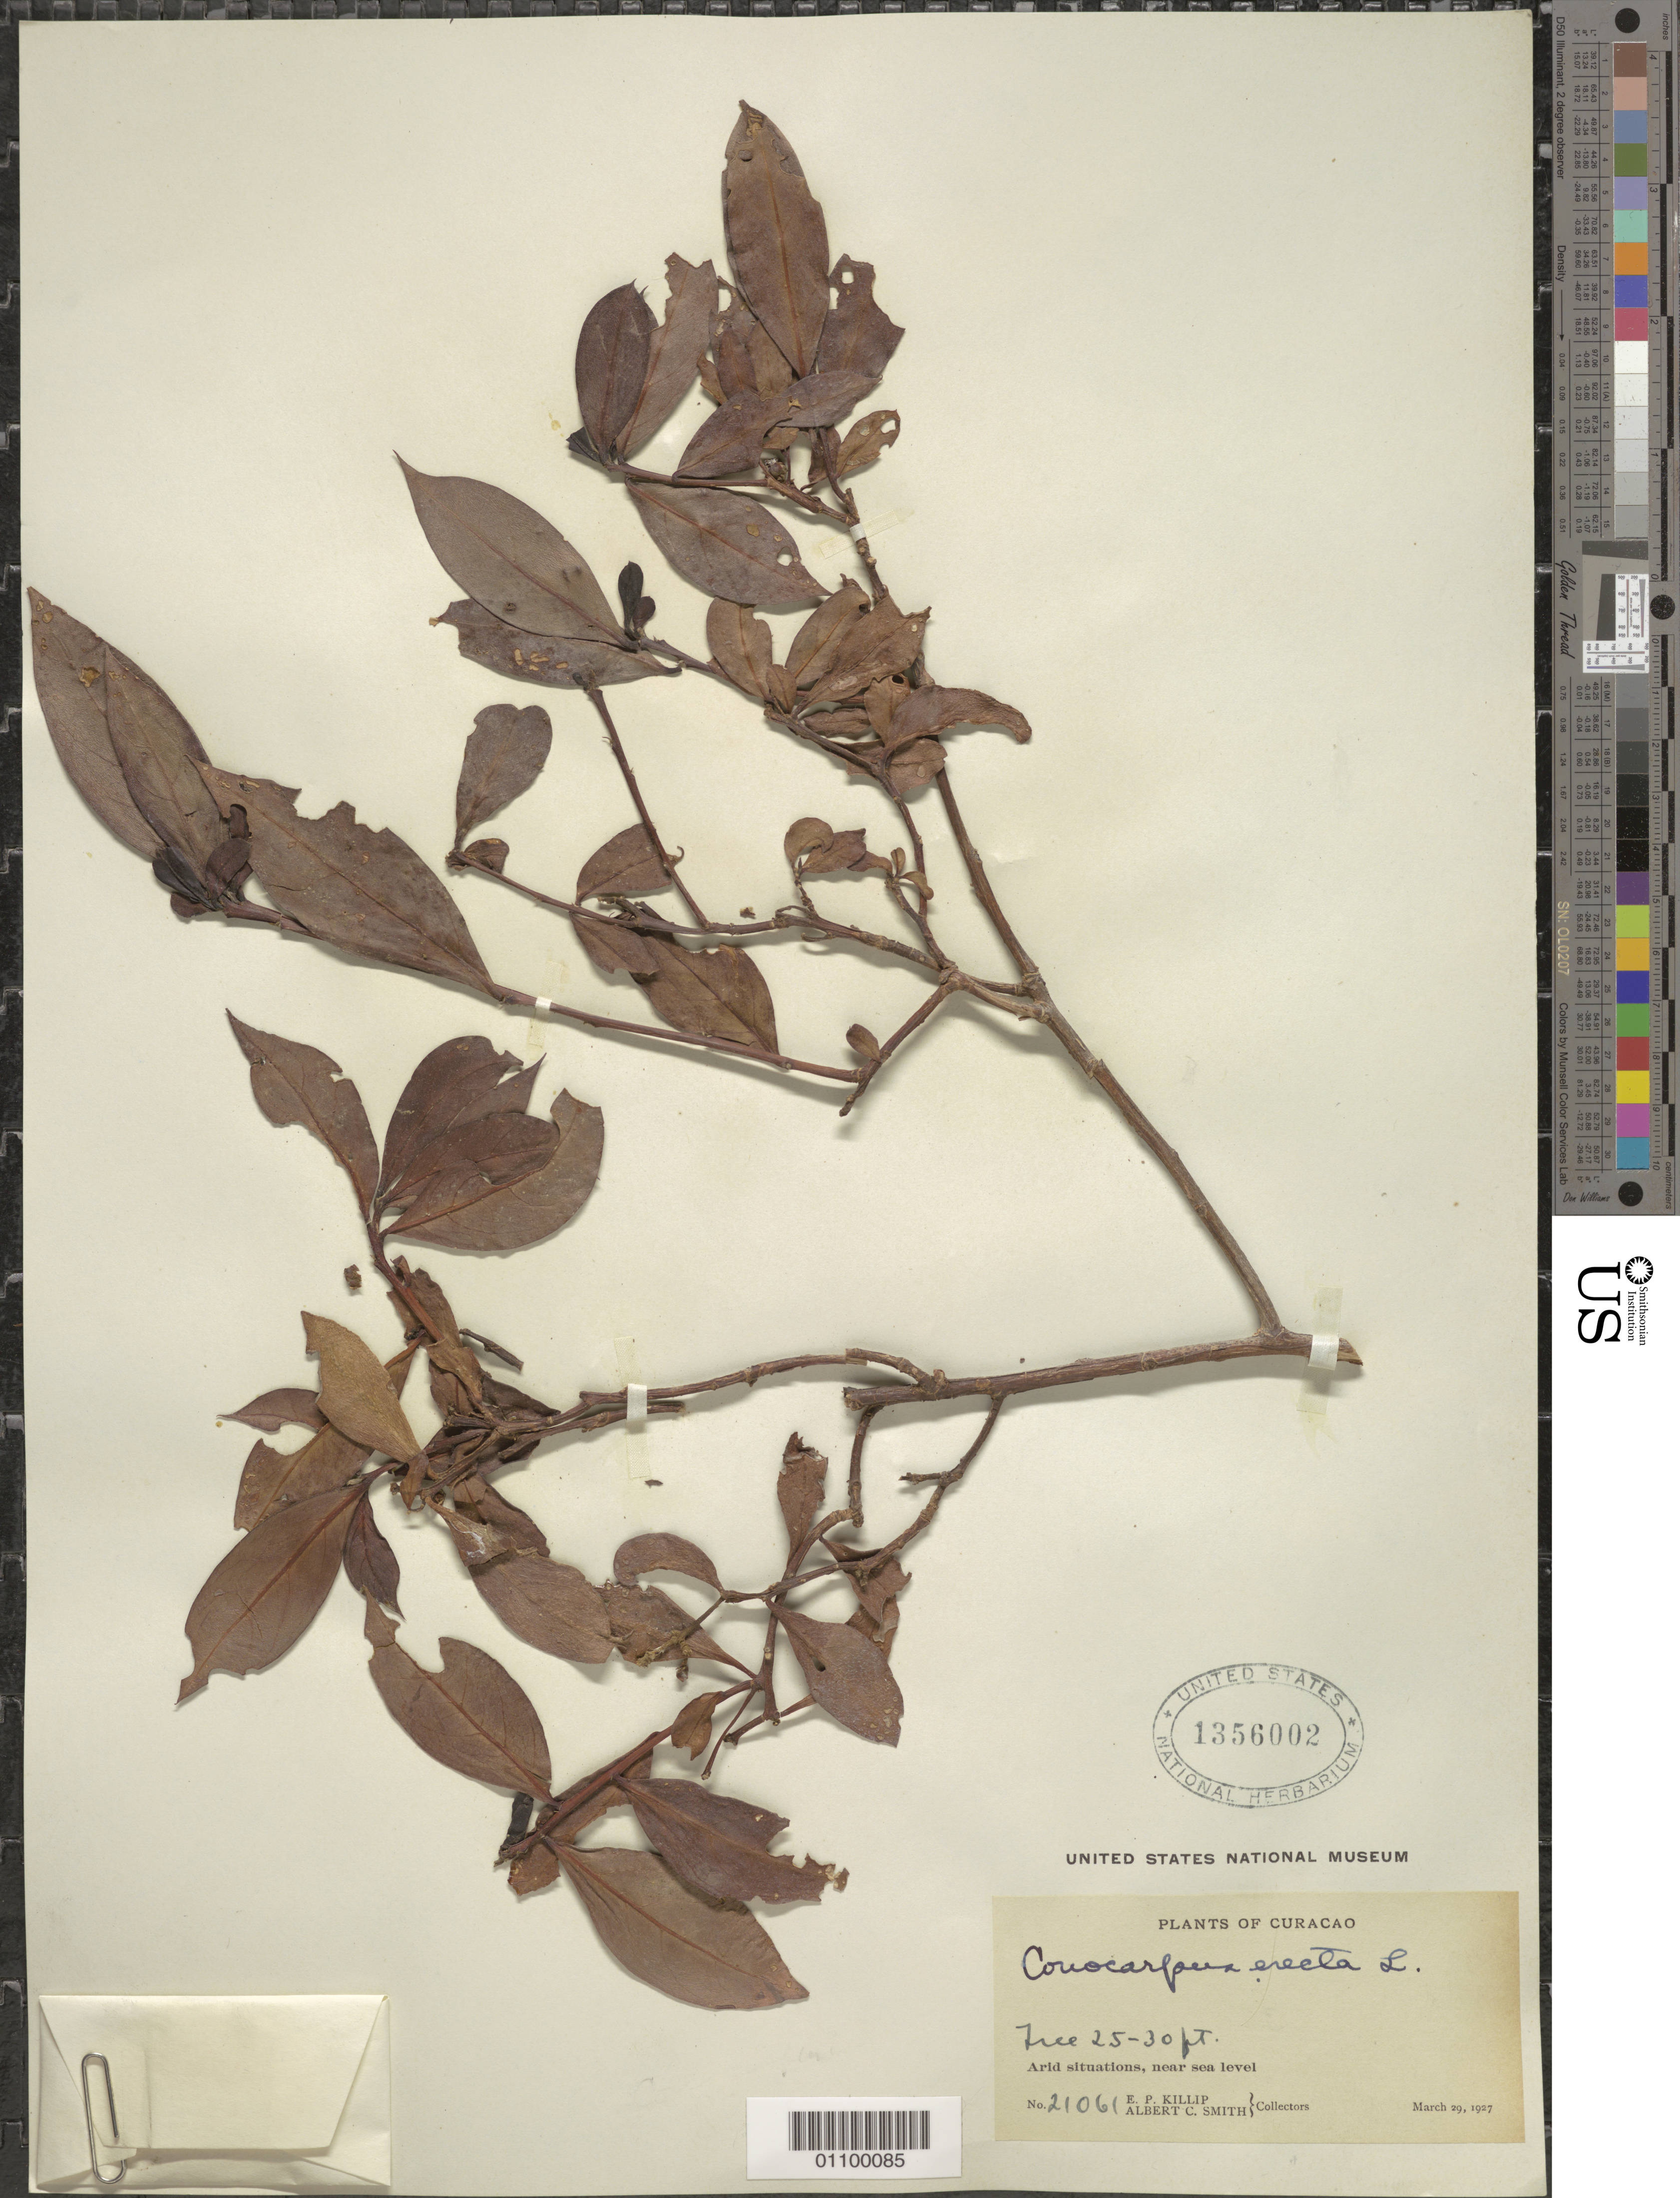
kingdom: Plantae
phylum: Tracheophyta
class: Magnoliopsida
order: Myrtales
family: Combretaceae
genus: Conocarpus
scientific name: Conocarpus erectus var. erectus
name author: L.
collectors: E. P. Killip & A. C. Smith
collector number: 21061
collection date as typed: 29 Mar 1927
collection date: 1927-03-29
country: Curaçao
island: Curaçao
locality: Arid situations, near sea level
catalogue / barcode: US 1356002